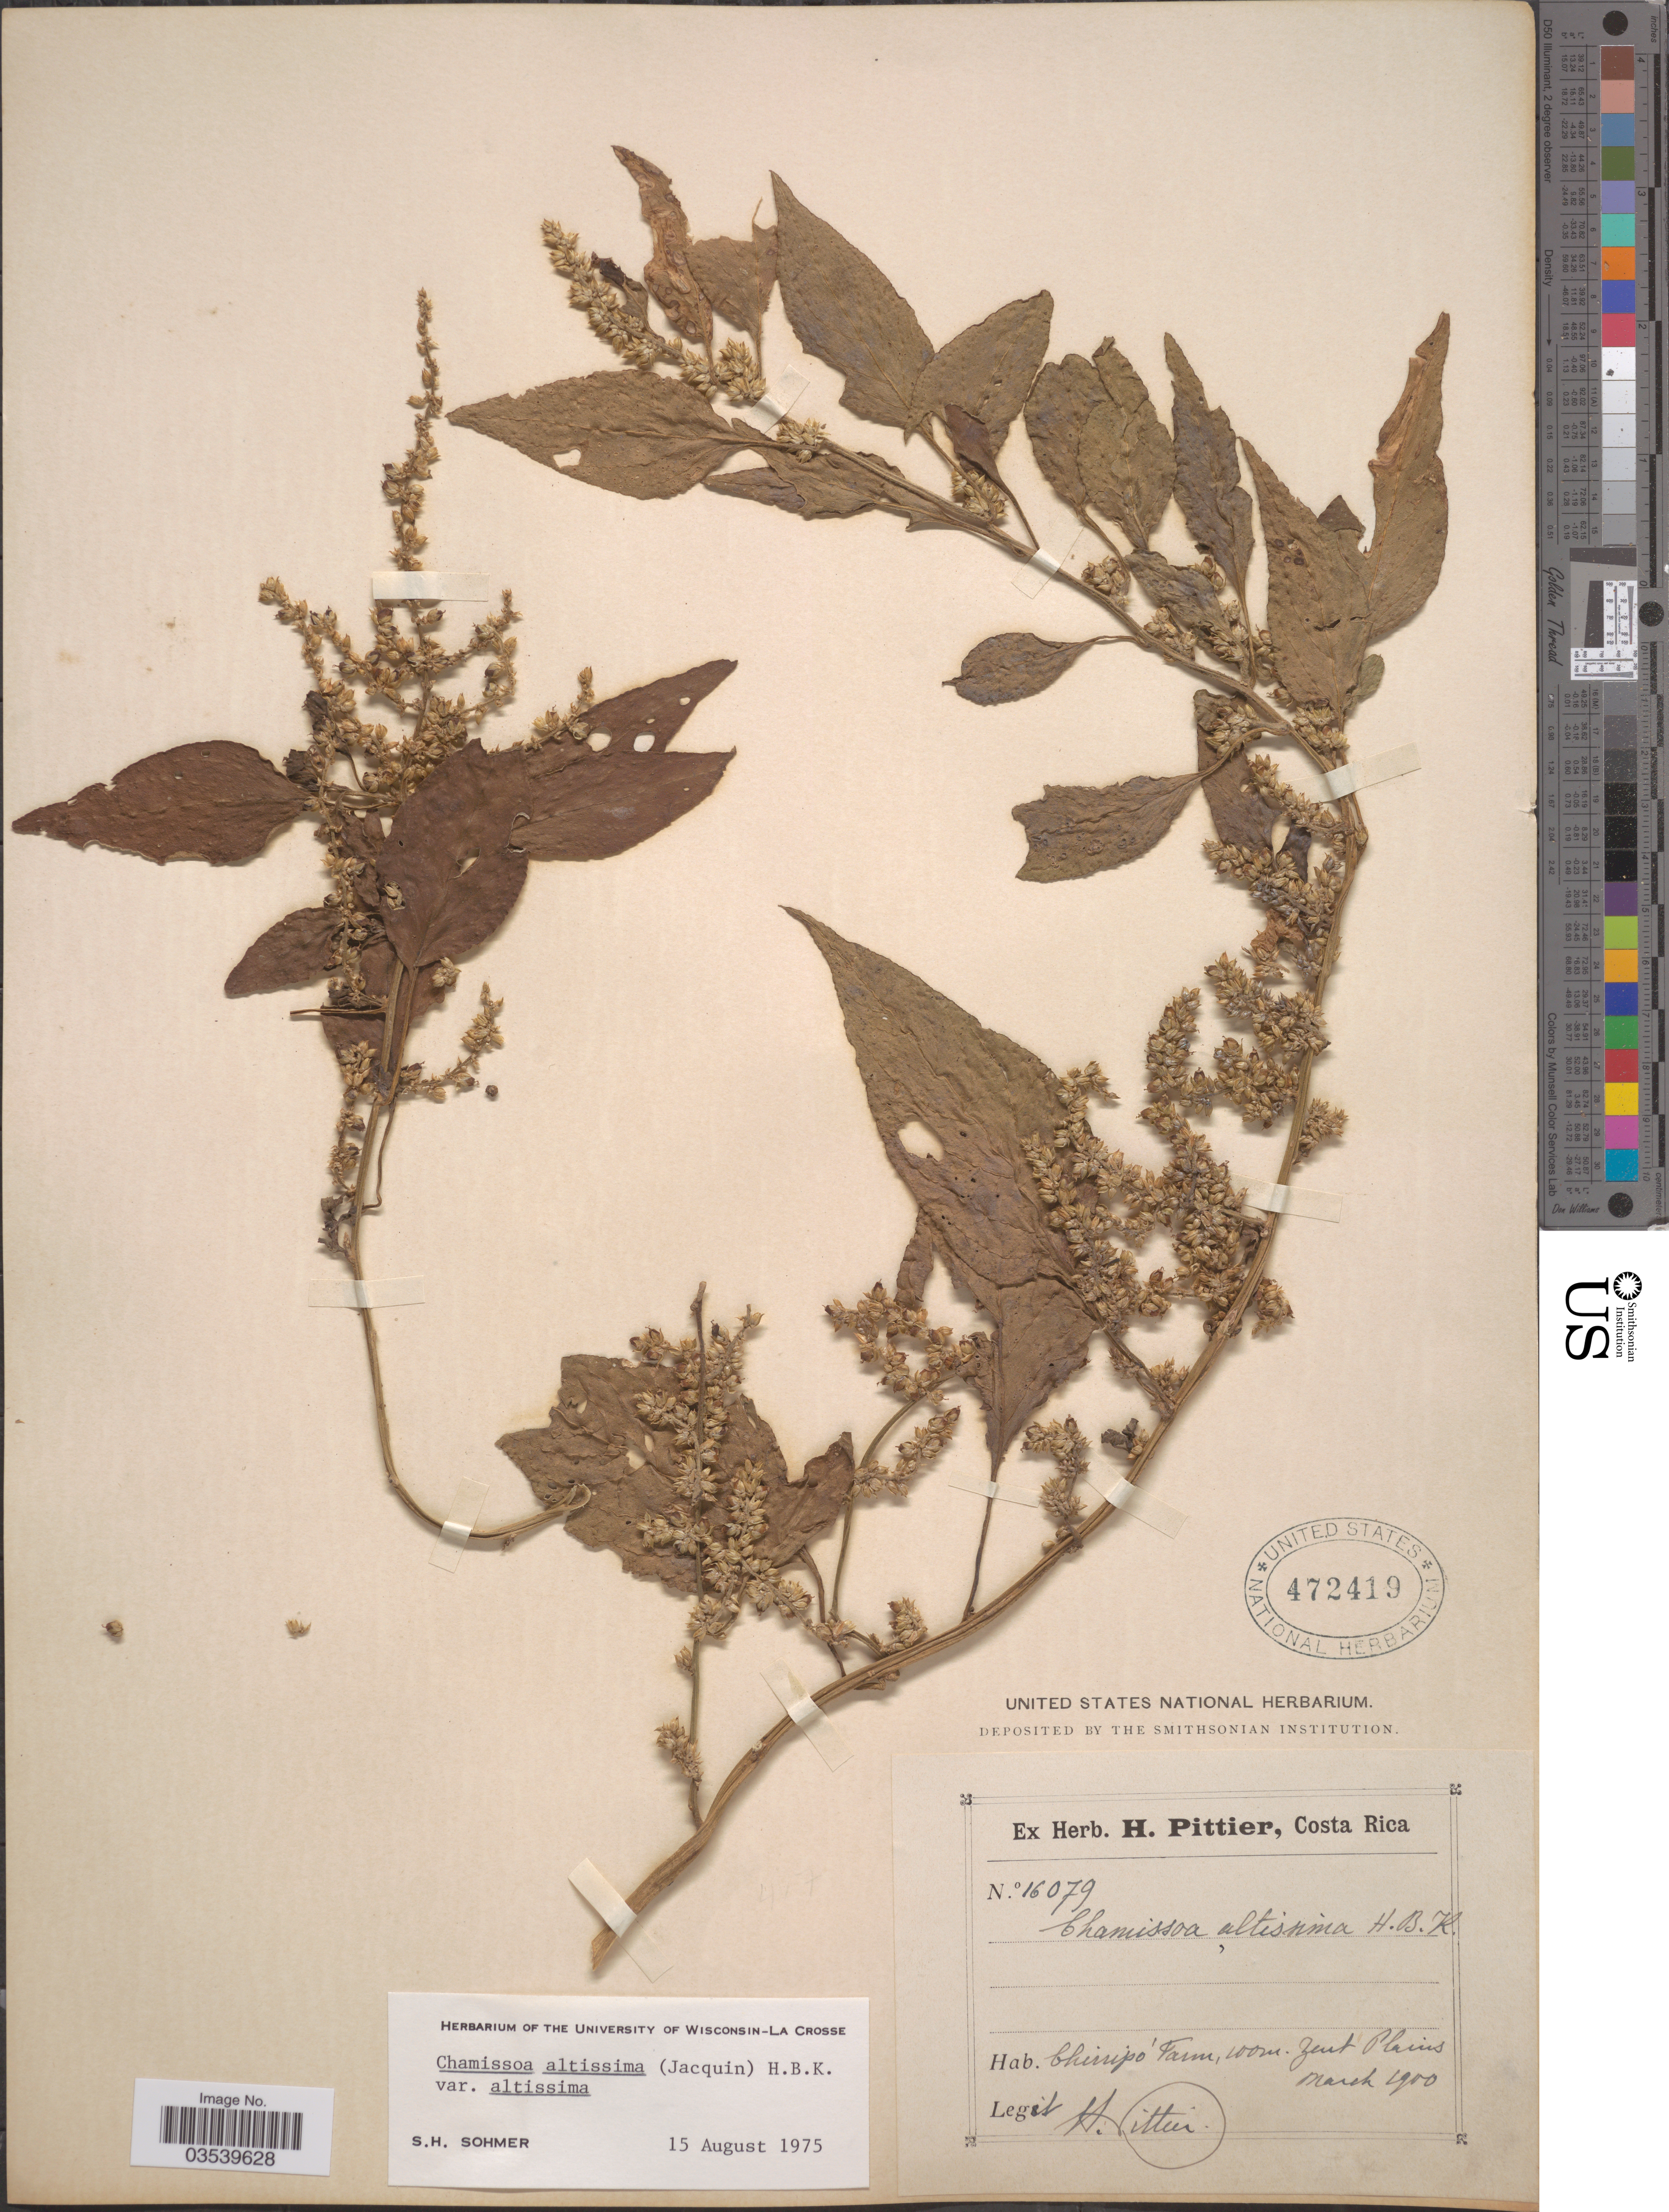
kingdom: Plantae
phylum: Tracheophyta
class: Magnoliopsida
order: Caryophyllales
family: Amaranthaceae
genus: Chamissoa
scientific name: Chamissoa altissima var. altissima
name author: (Jacq.) Kunth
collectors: H. F. Pittier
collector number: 16079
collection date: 1900-03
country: Costa Rica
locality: Chirripó Farm. Zent Plains.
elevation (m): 100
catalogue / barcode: US 472419